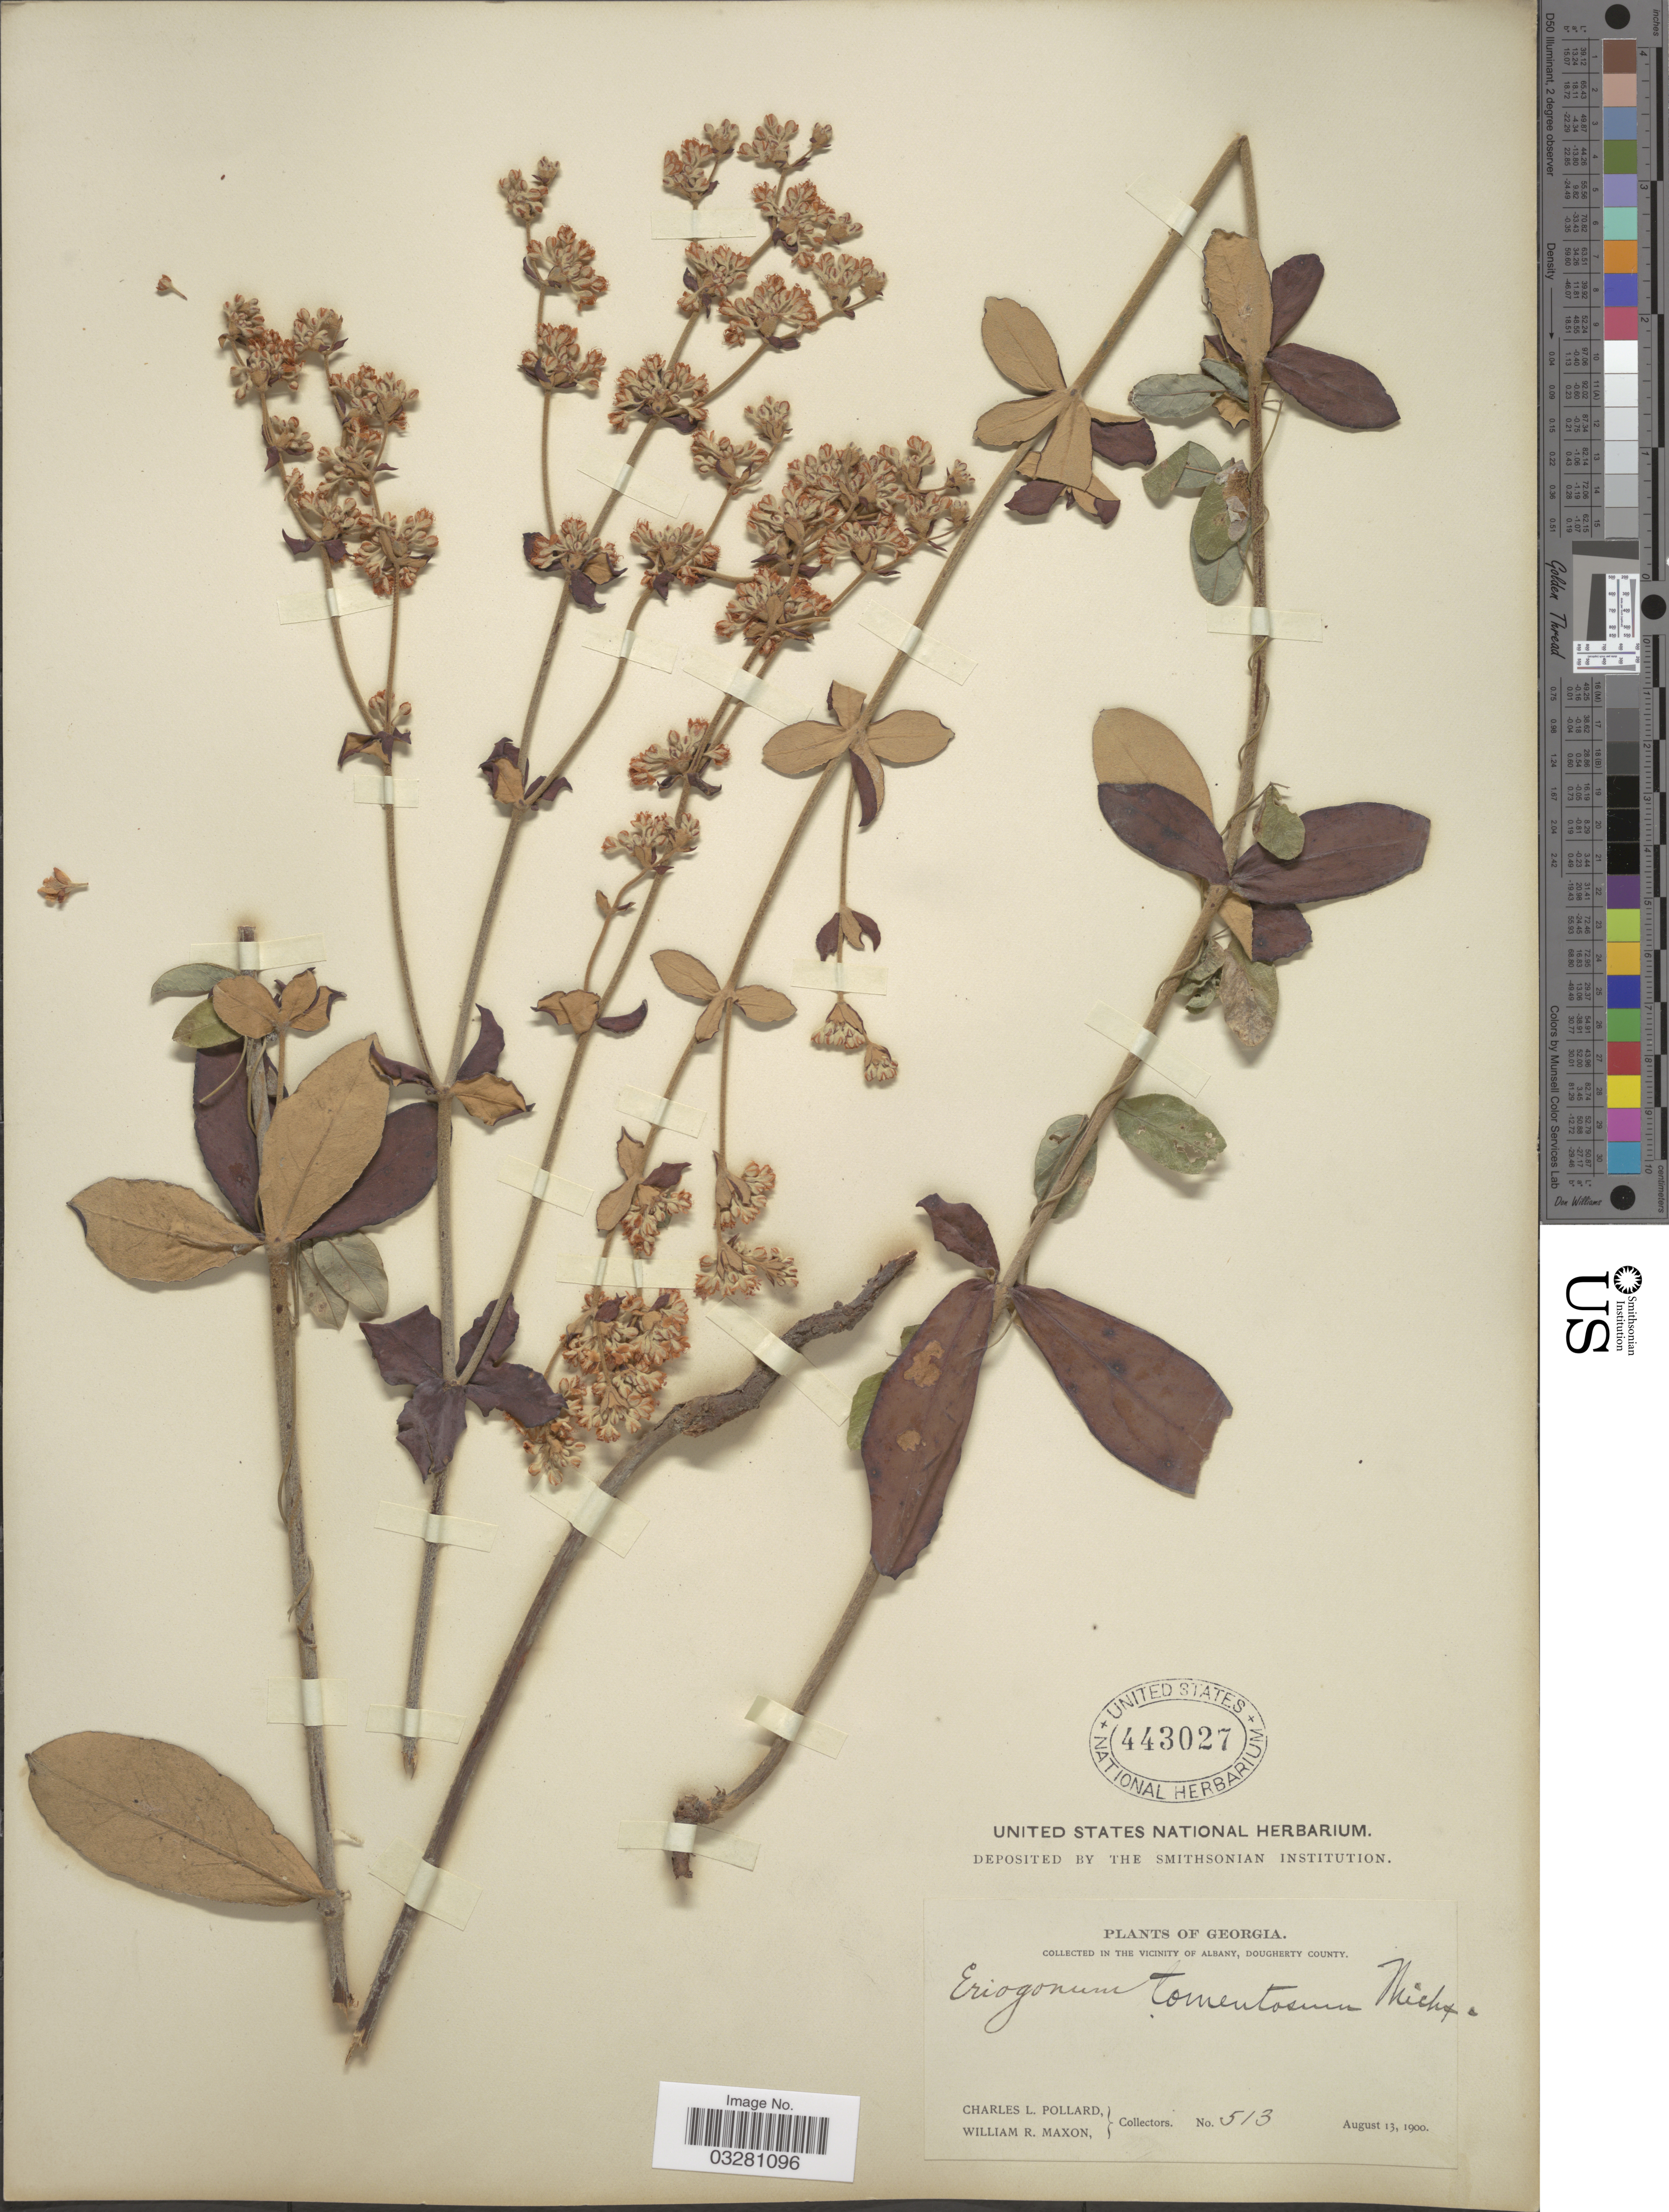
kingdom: Plantae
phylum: Tracheophyta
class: Magnoliopsida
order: Caryophyllales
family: Polygonaceae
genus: Eriogonum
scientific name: Eriogonum tomentosum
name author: Michx.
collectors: C. L. Pollard & W. R. Maxon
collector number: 513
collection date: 1900-08-13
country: United States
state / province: Georgia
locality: Vicinity of Albany, Dougherty County.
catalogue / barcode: US 443027